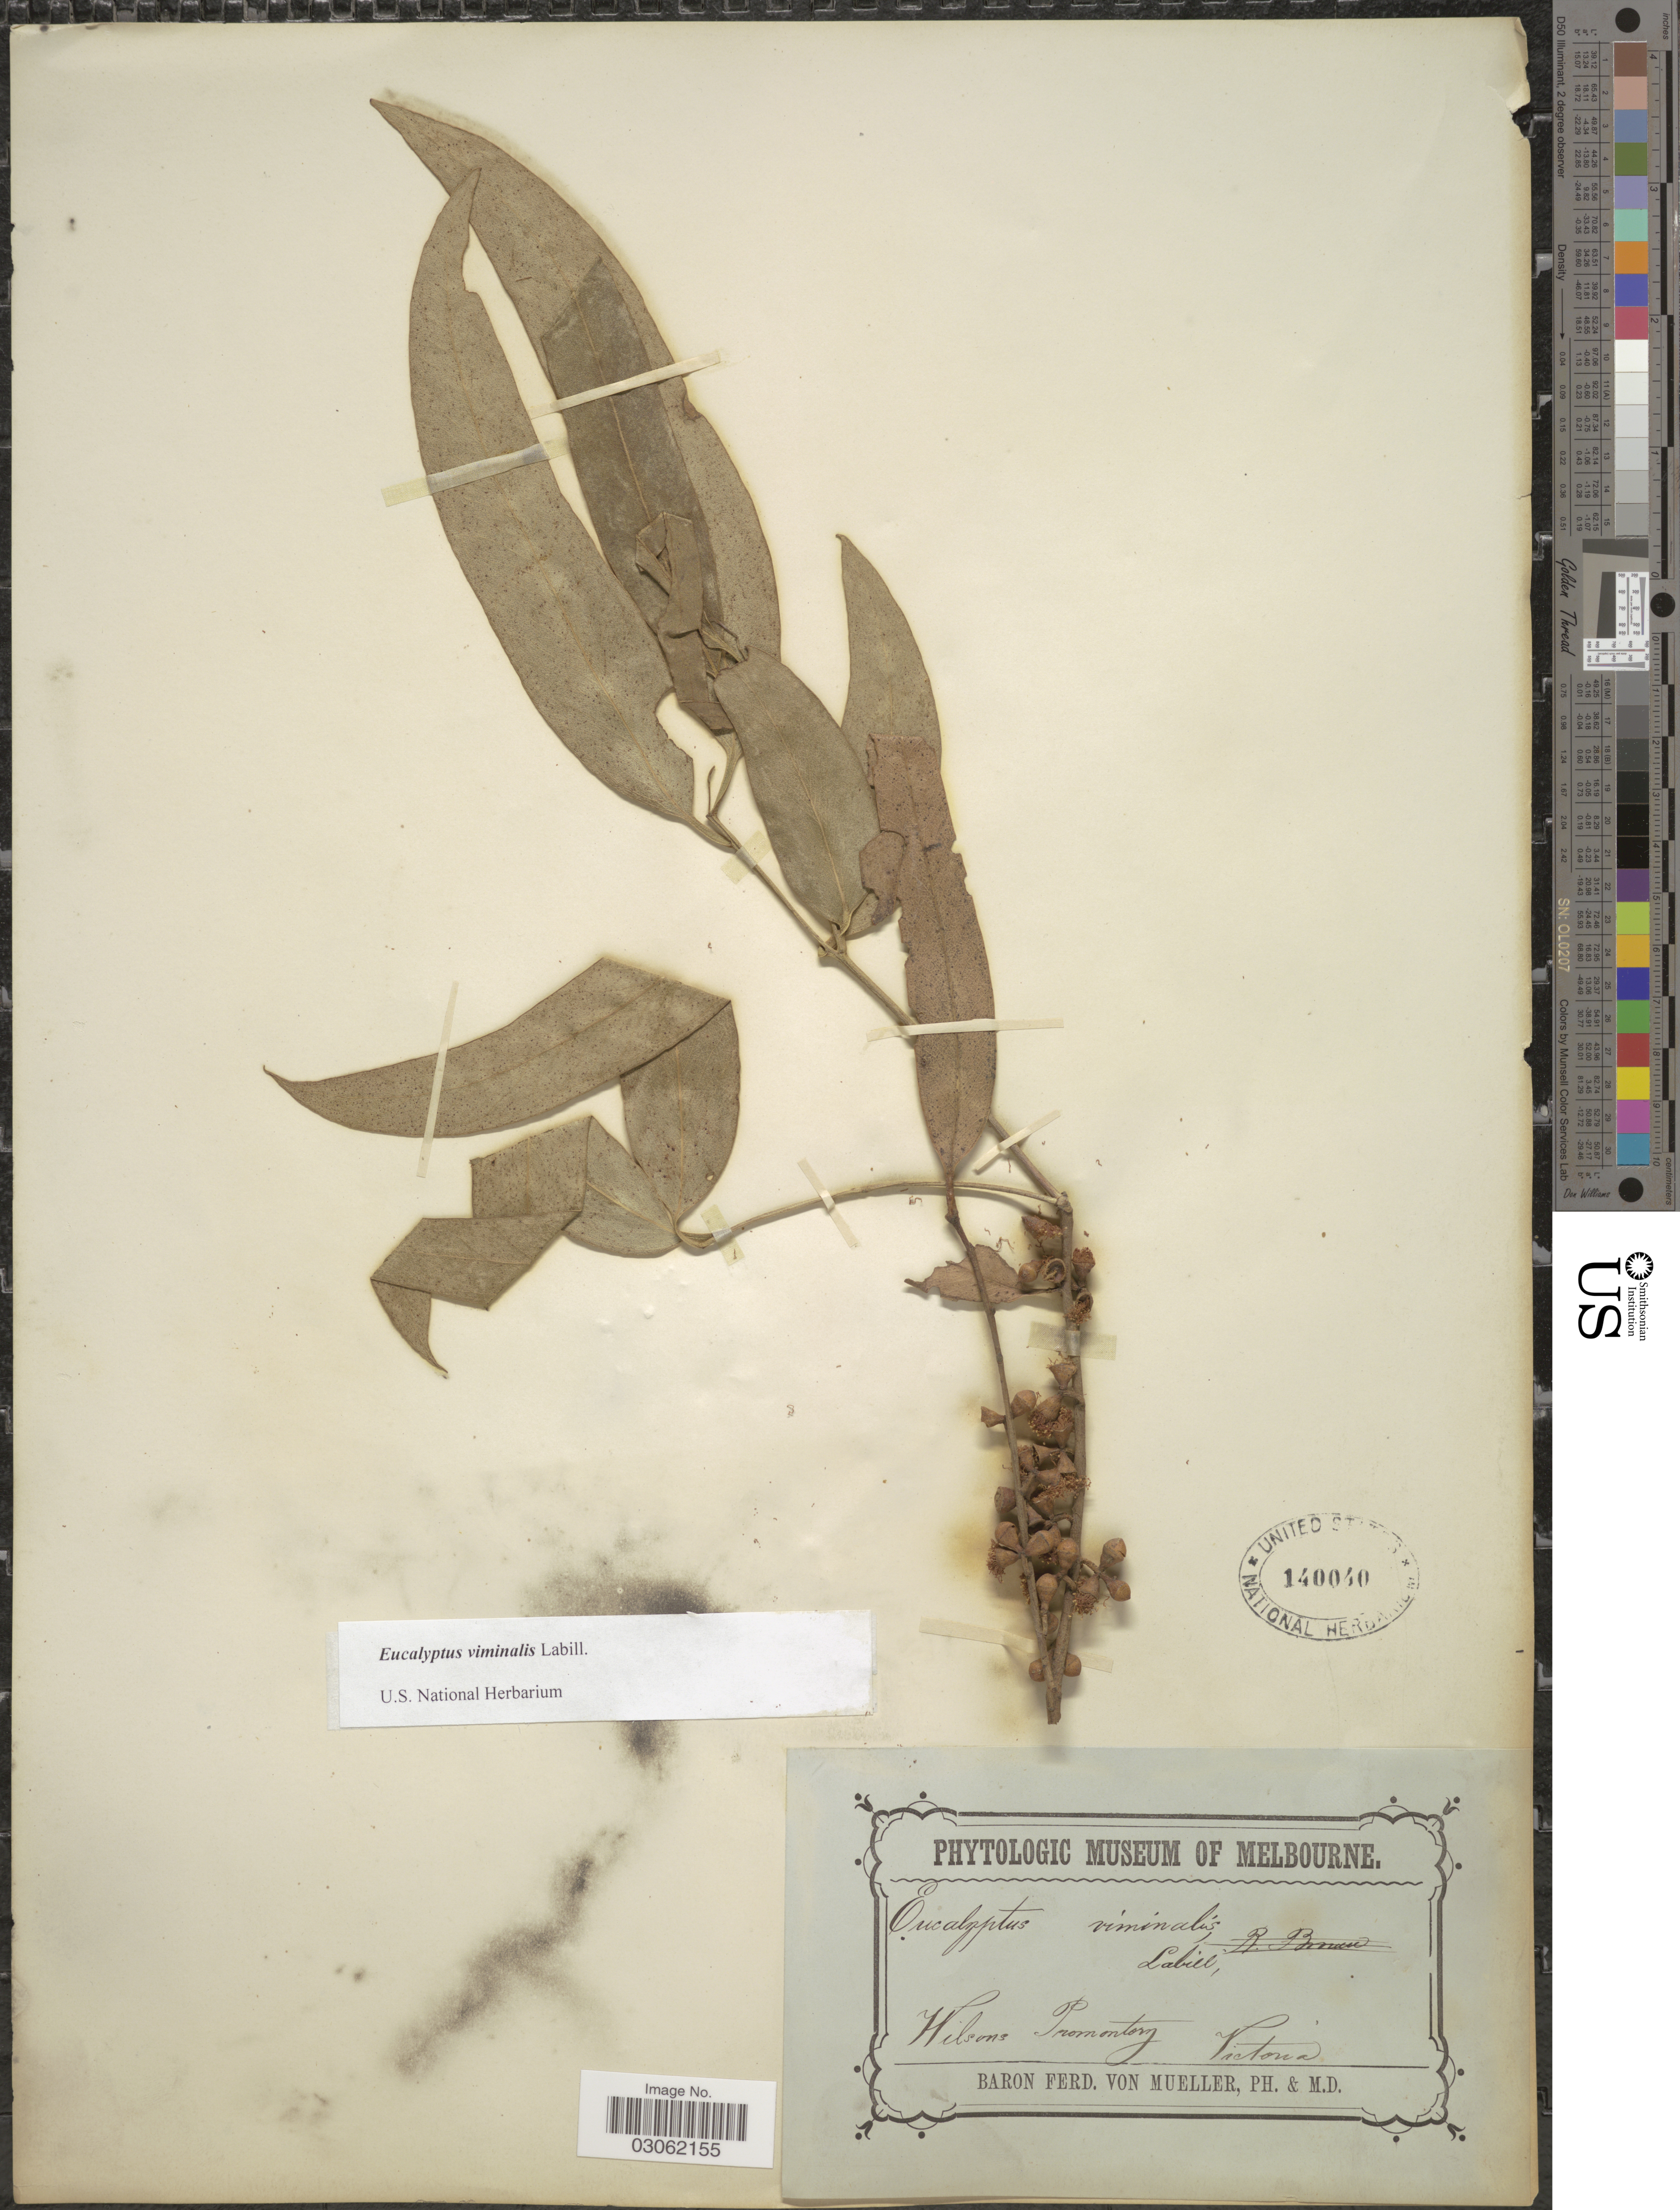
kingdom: Plantae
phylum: Tracheophyta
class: Magnoliopsida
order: Myrtales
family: Myrtaceae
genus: Eucalyptus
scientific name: Eucalyptus viminalis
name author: Labill.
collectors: F. Mueller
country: Australia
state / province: Victoria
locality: Hilsons Promontory. Victoria.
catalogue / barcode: US 140040